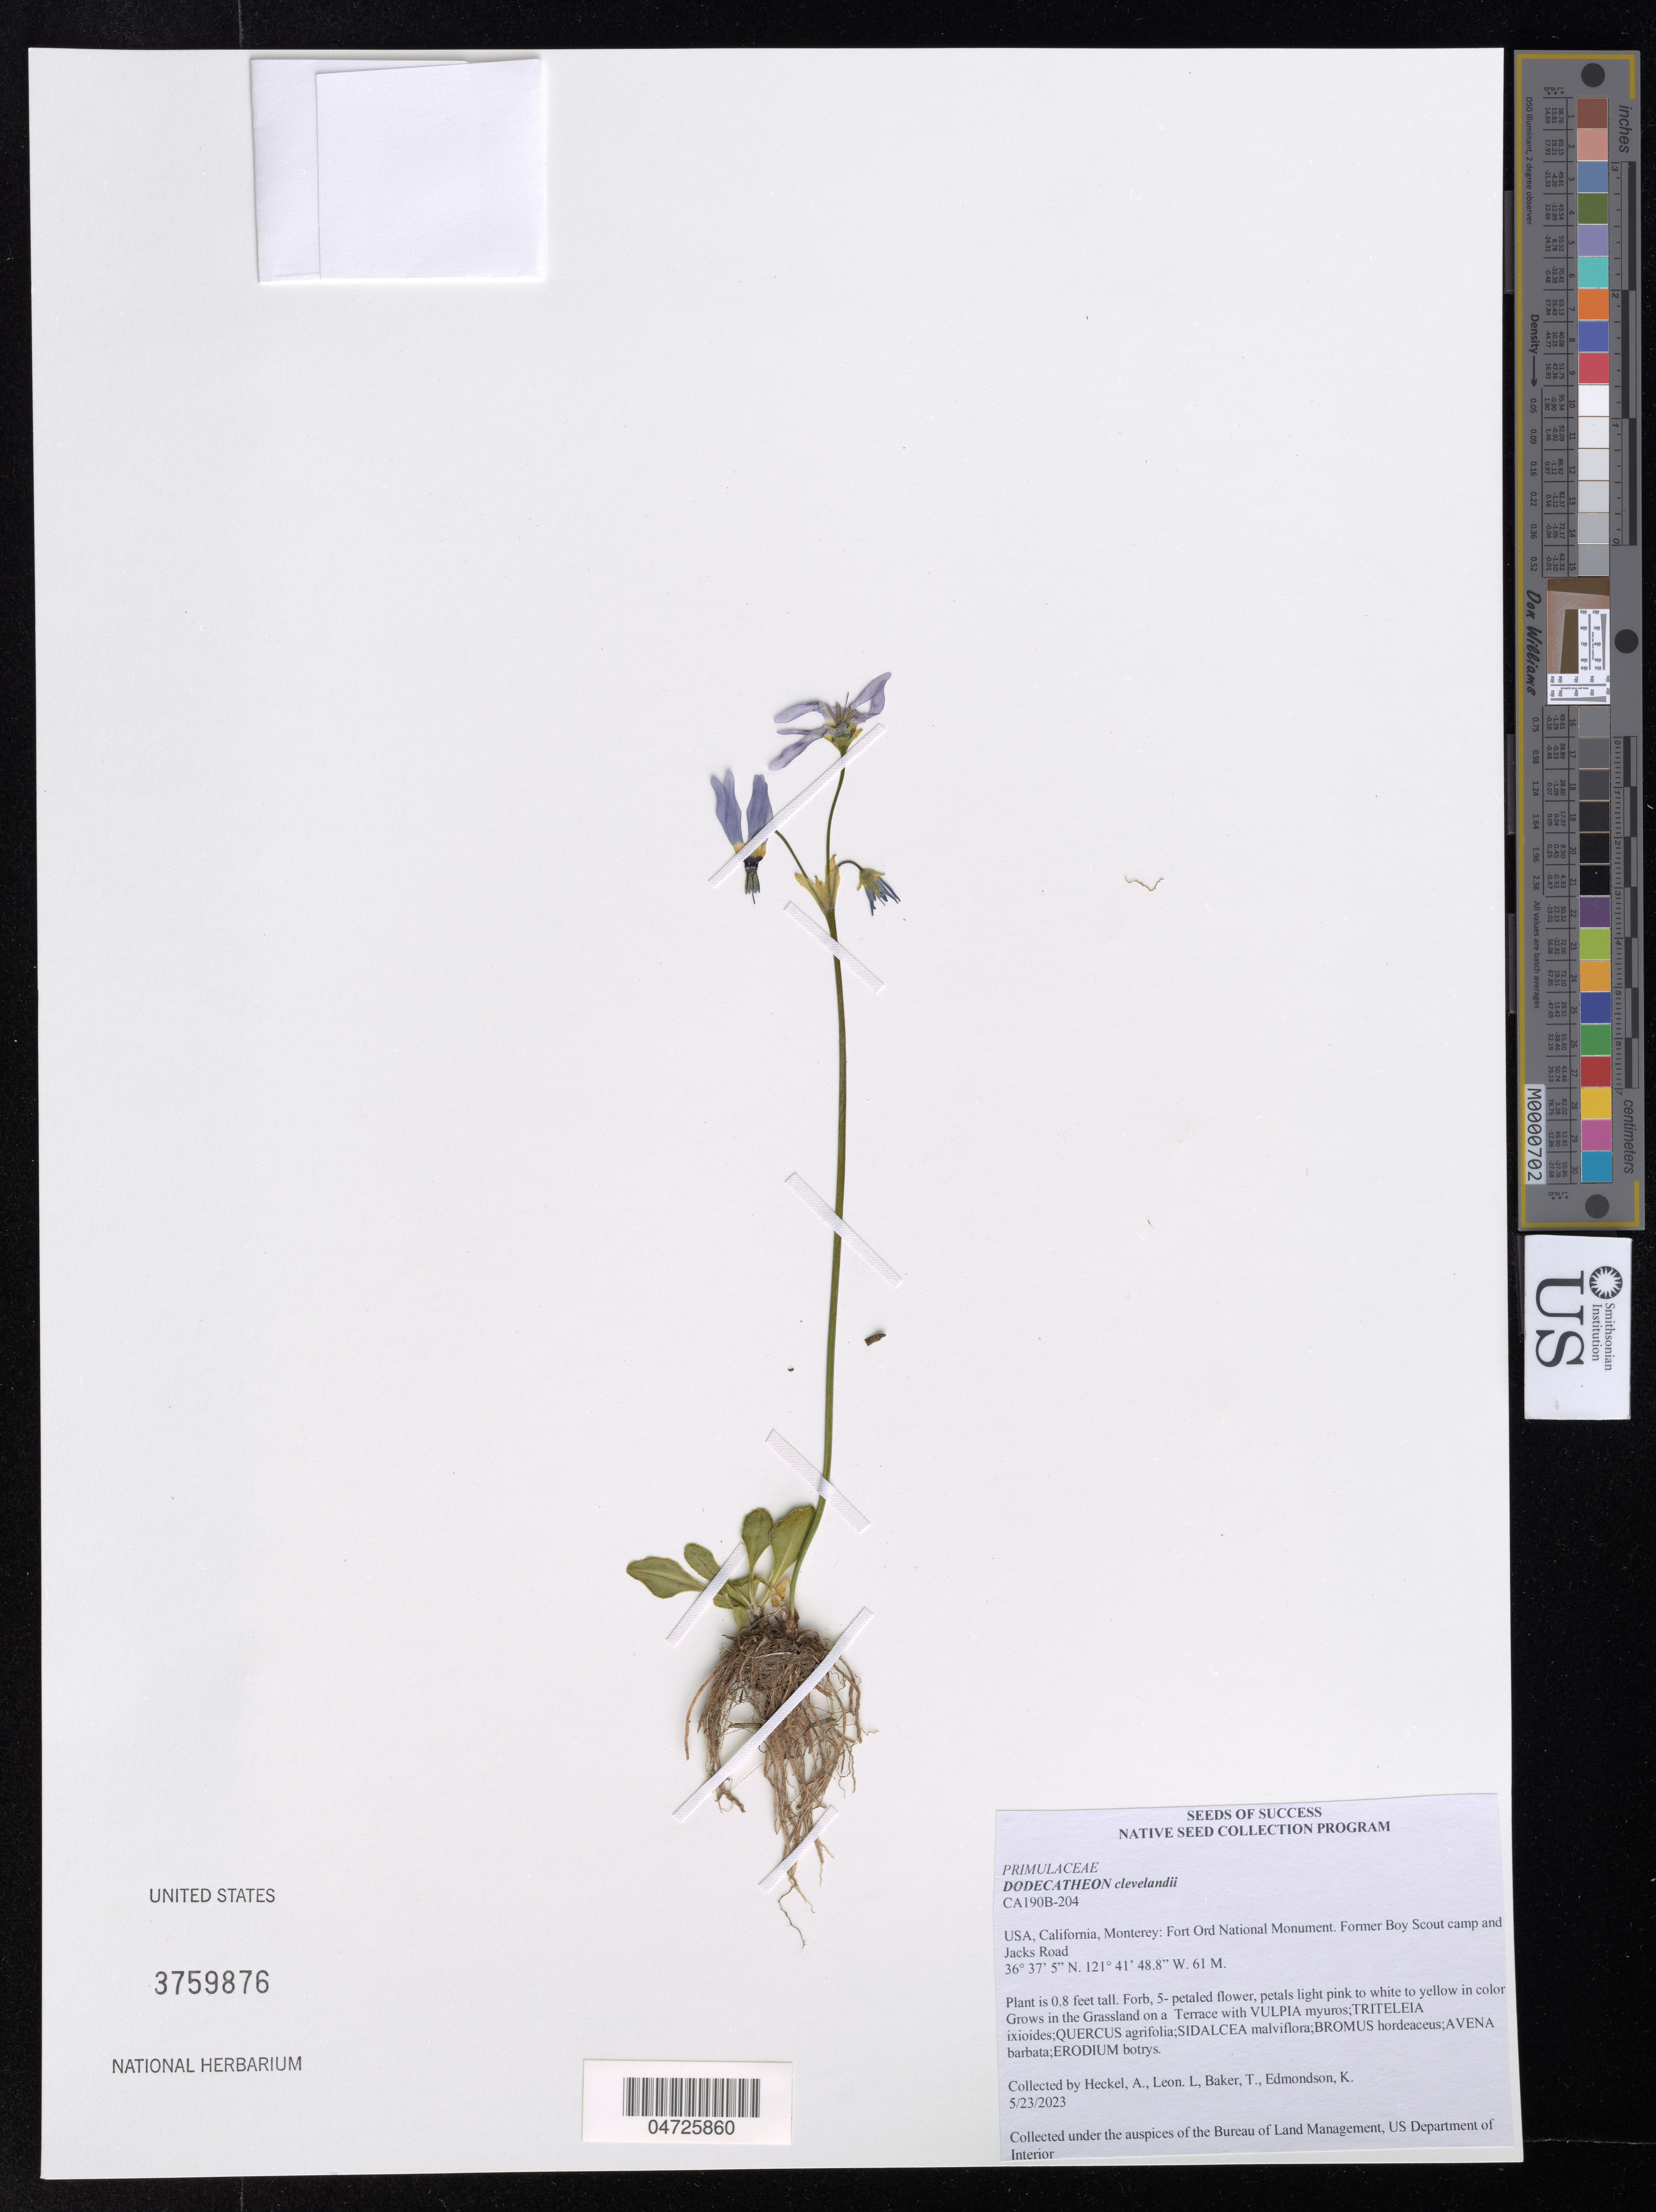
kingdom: Plantae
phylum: Tracheophyta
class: Magnoliopsida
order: Ericales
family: Primulaceae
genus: Dodecatheon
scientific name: Dodecatheon clevelandii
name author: Greene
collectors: Heckel & L. Leon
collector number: CA190B-204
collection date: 2023-05-23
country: United States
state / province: California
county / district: Monterey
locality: Monterey: Fort Ord National Monument. Former Boy Scout camp and Jacks Road.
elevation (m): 61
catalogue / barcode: US 3759876